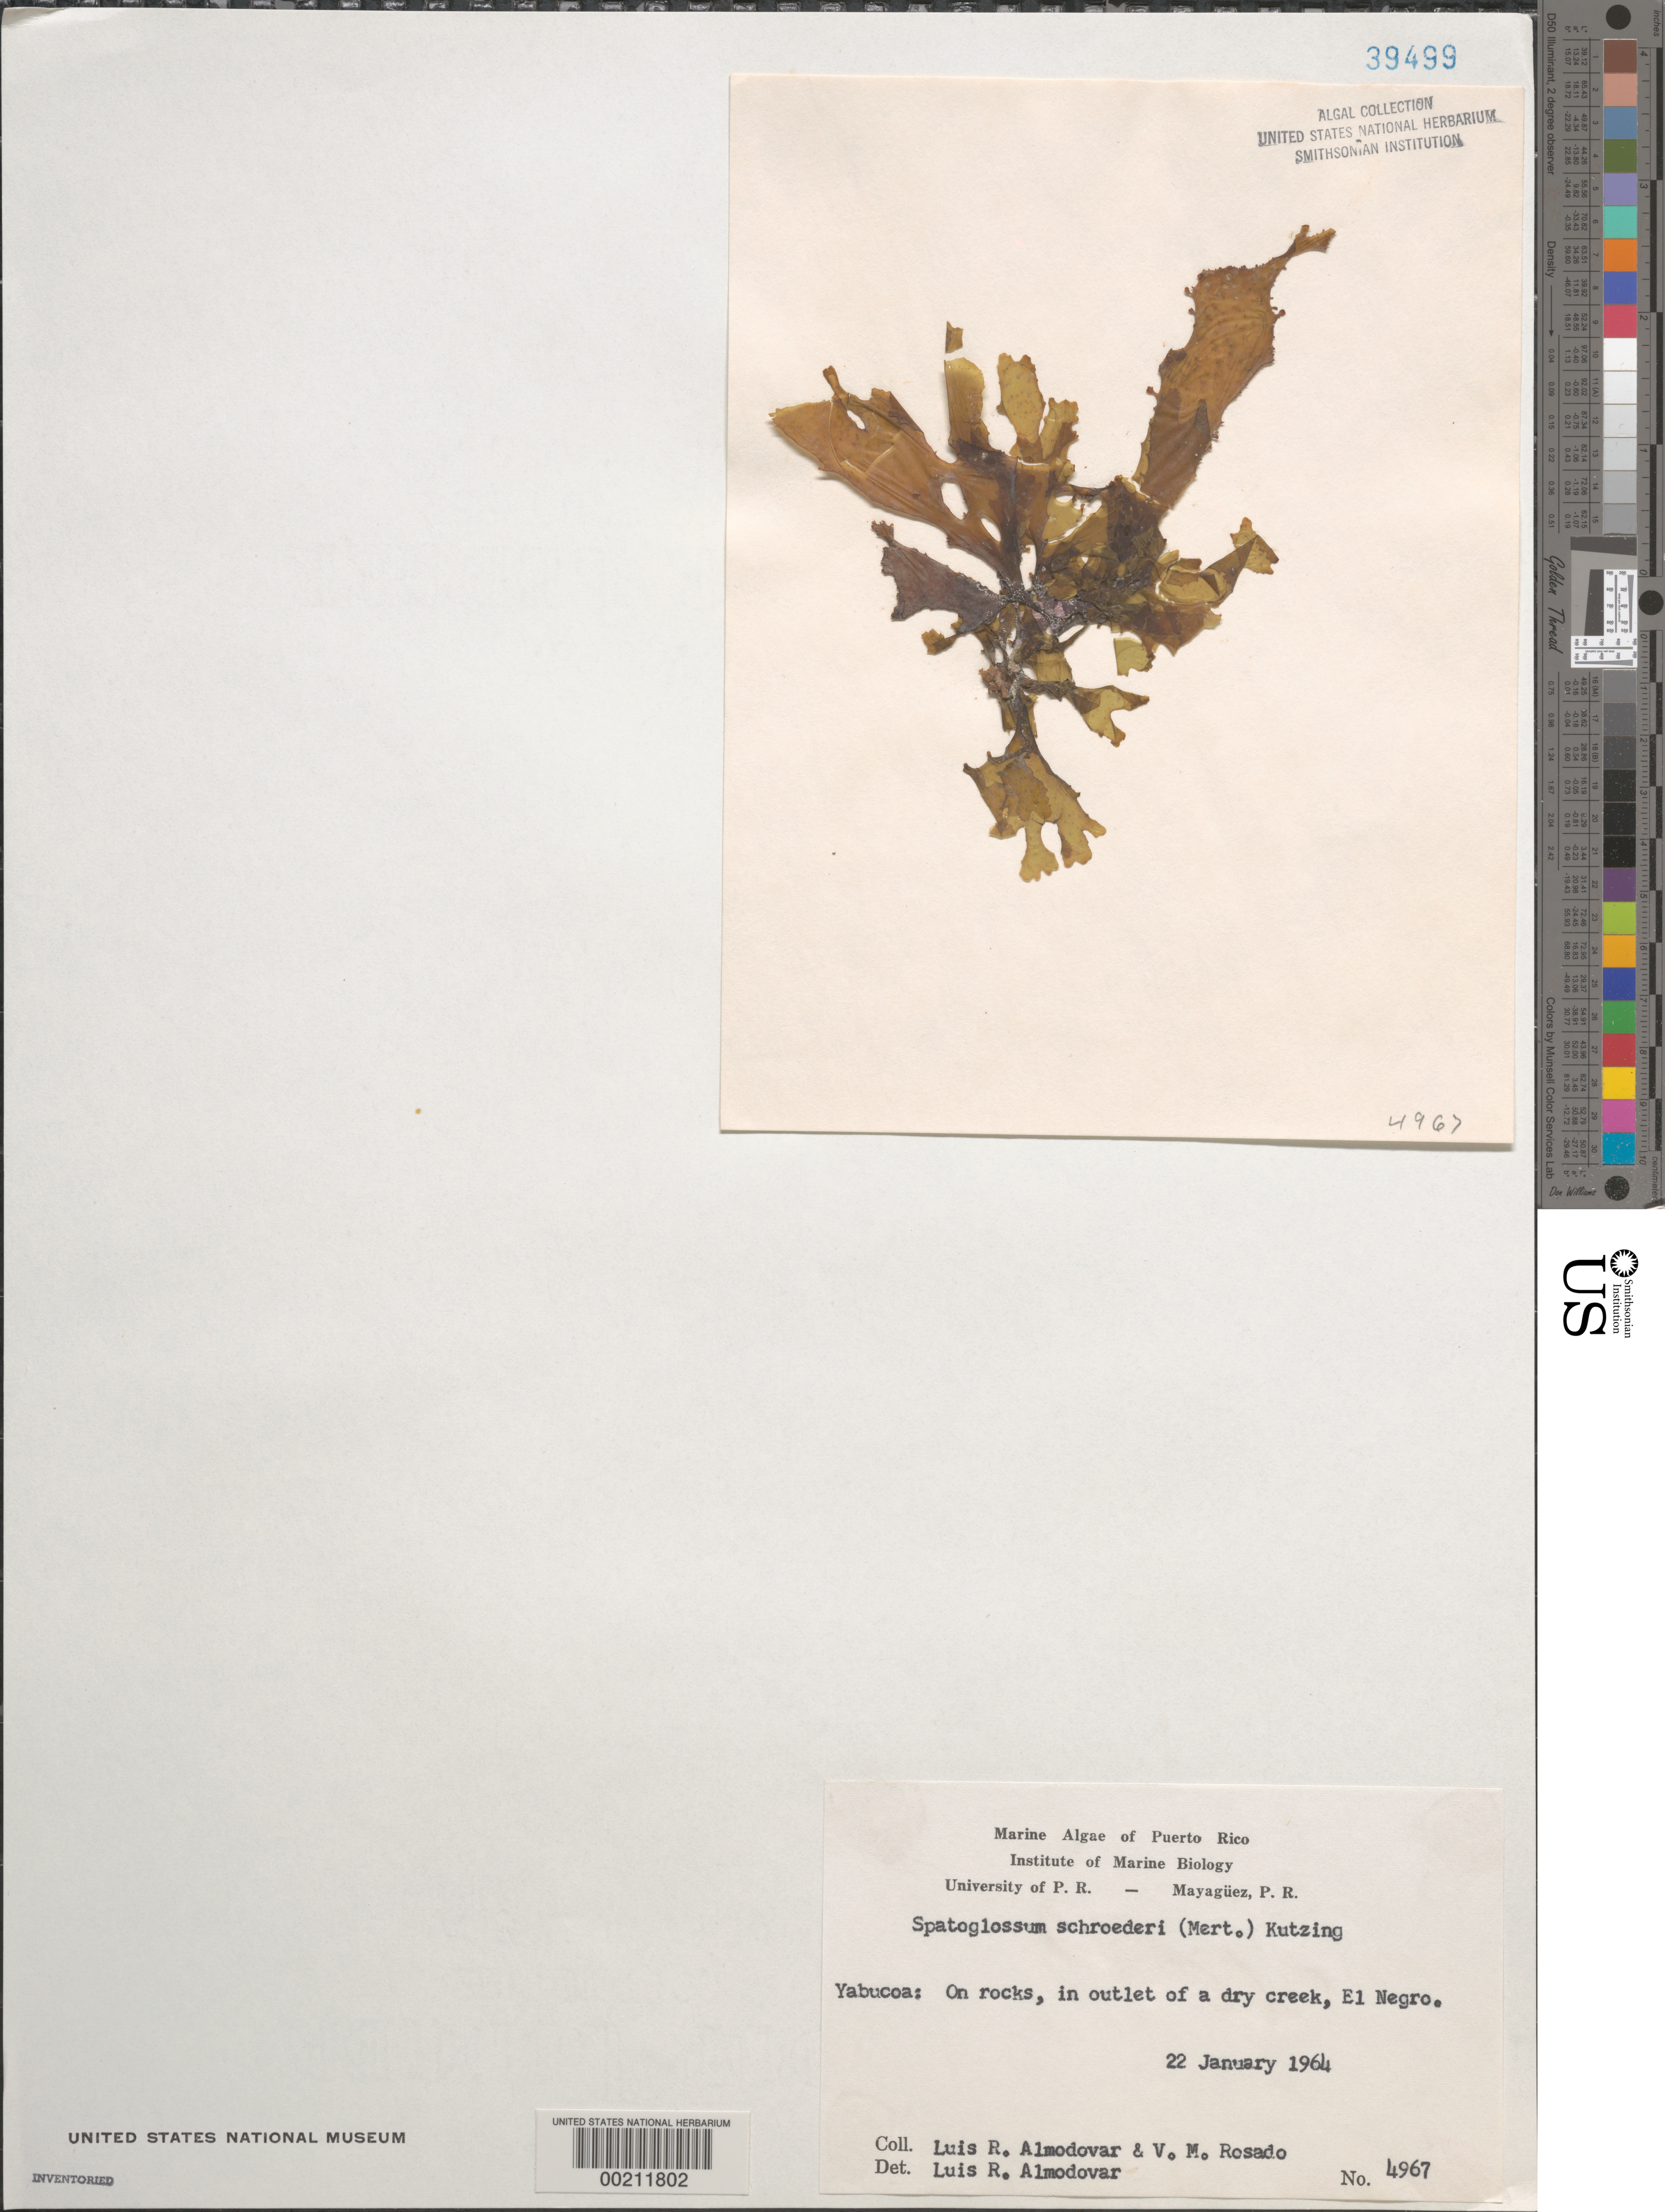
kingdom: Chromista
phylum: Ochrophyta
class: Phaeophyceae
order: Dictyotales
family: Dictyotaceae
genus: Spatoglossum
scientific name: Spatoglossum schroederi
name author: (C. Agardh) Kütz.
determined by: Almodovar, L. R.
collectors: L. Almodovar & V. Rosado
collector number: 4967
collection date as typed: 22 Jan 1964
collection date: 1964-01-22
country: Puerto Rico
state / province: Yabucoa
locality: El Negro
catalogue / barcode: US 39499